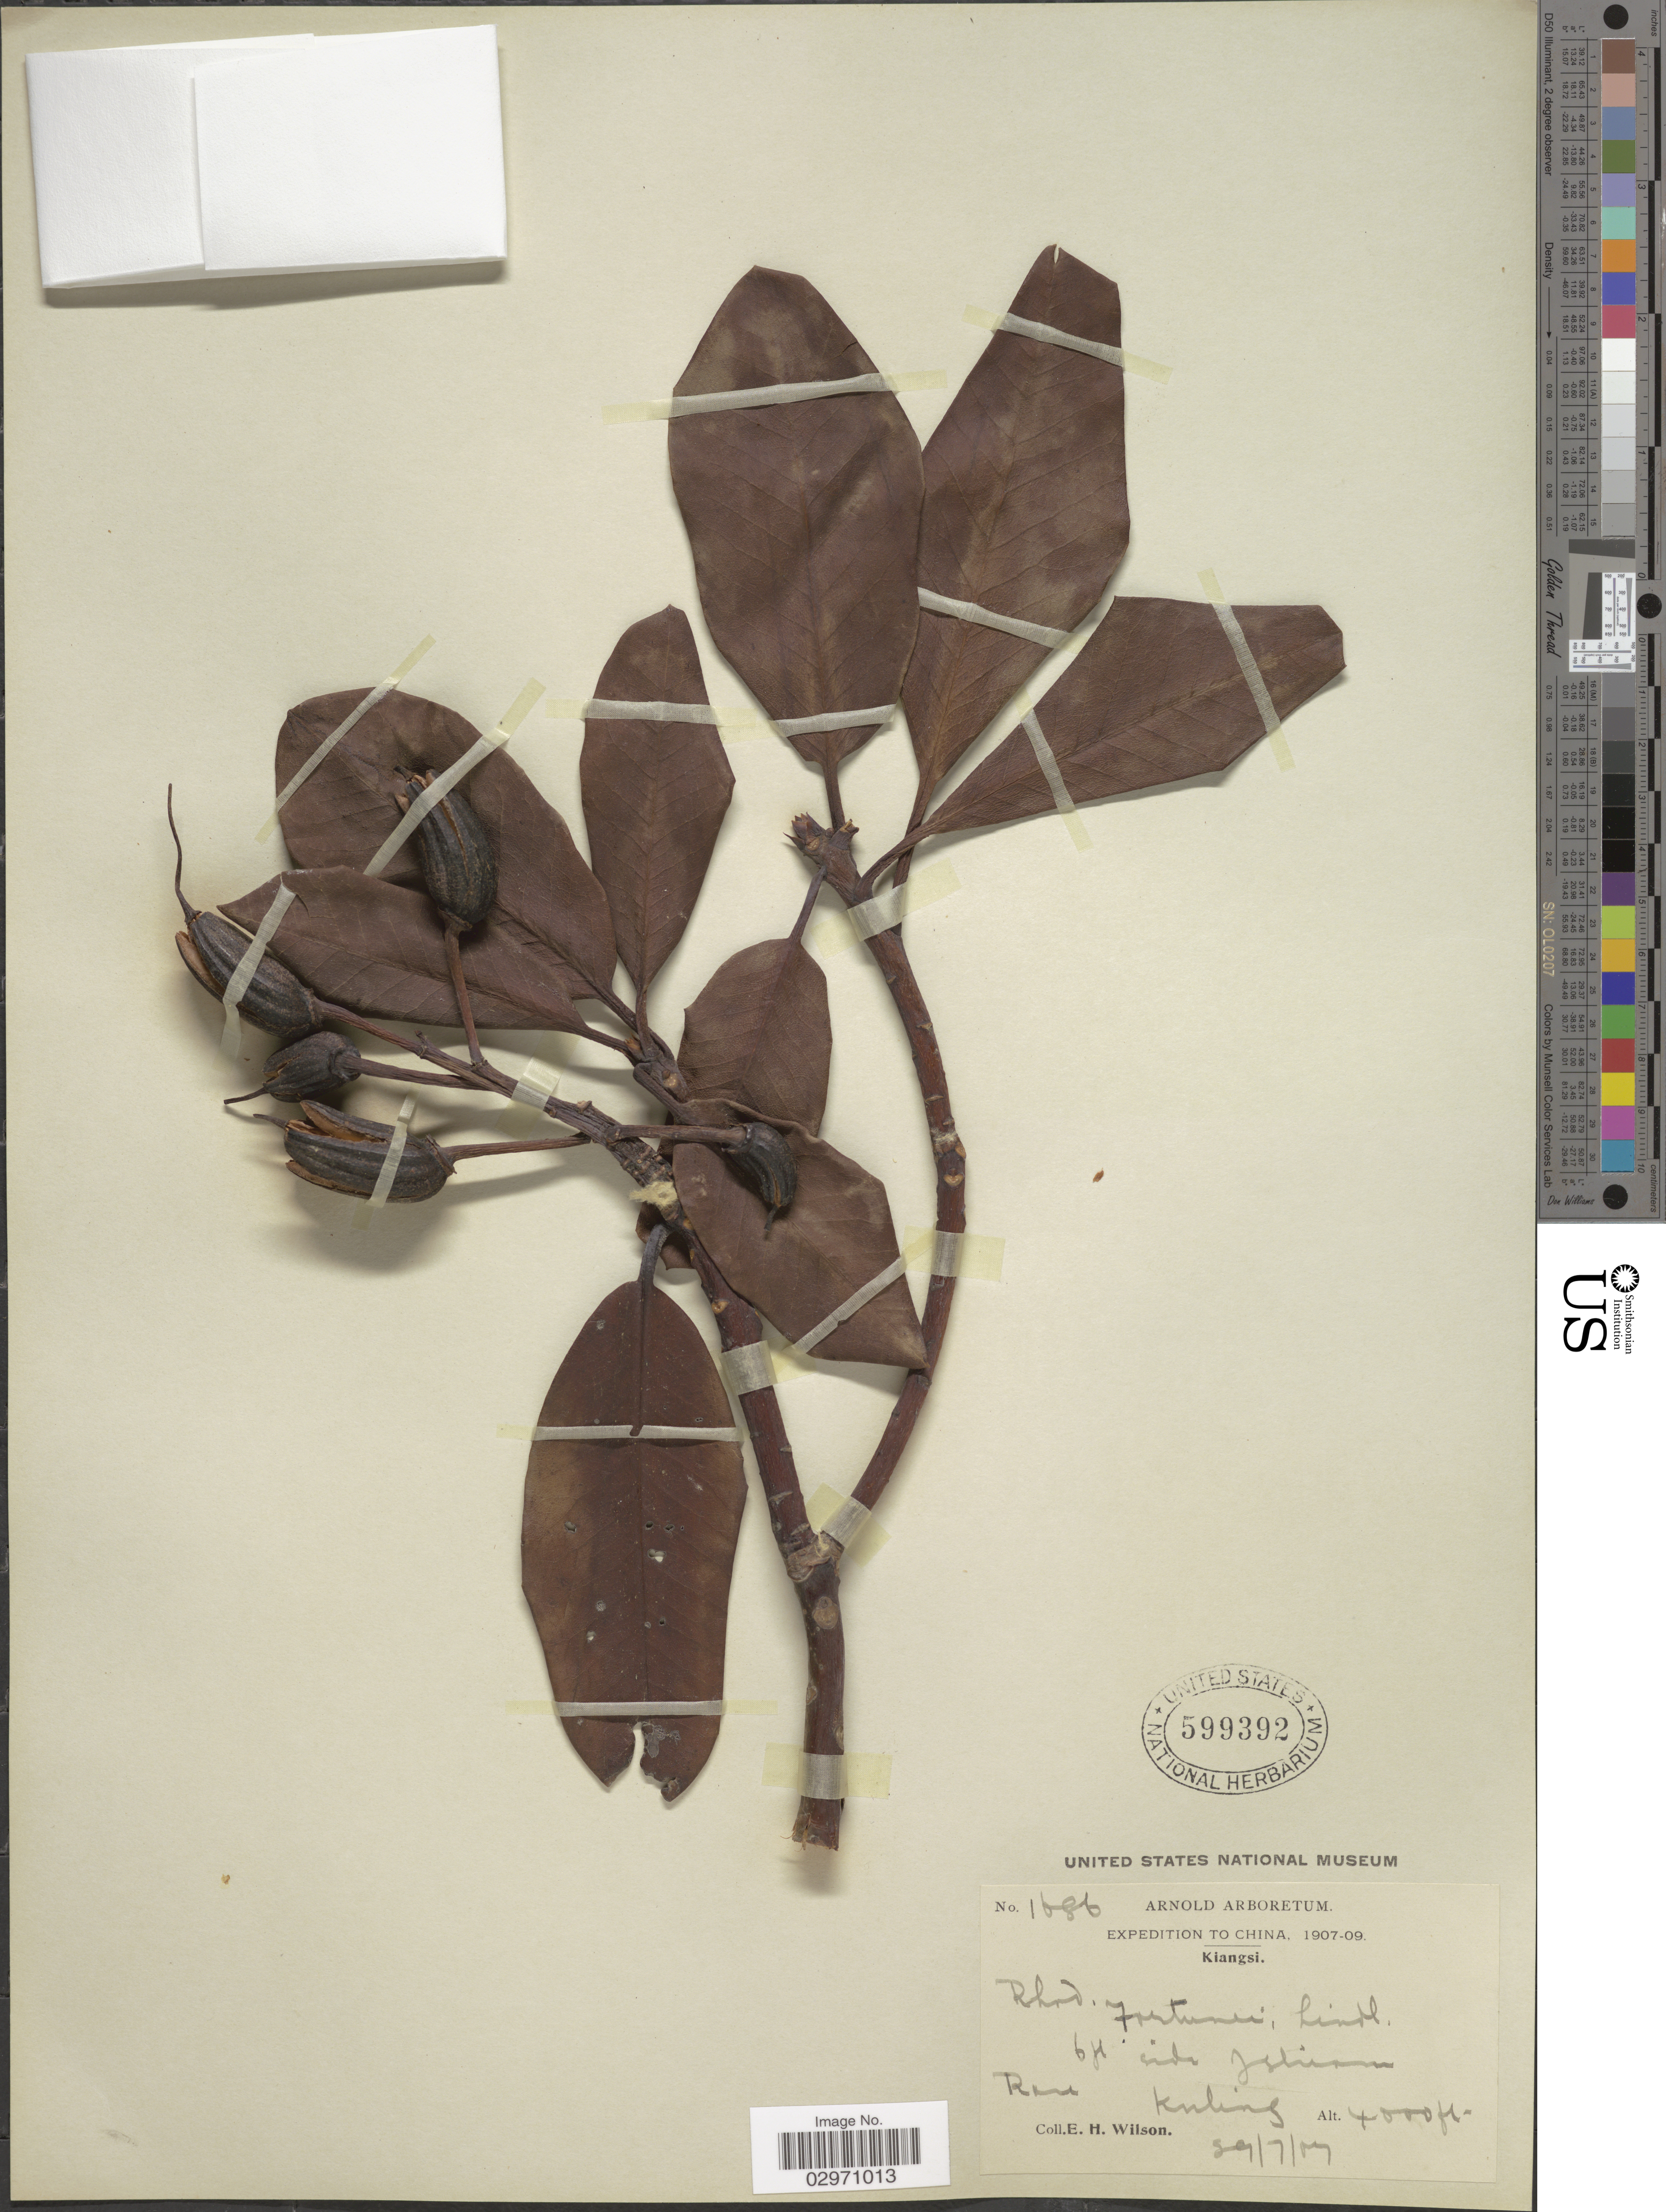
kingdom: Plantae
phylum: Tracheophyta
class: Magnoliopsida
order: Ericales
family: Ericaceae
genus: Rhododendron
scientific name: Rhododendron fortunei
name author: Lindl.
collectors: E. Wilson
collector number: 1686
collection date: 1907-07-29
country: China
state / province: Jiangxi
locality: Kiangsi. Kuling [unsure placement]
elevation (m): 1219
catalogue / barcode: US 599392